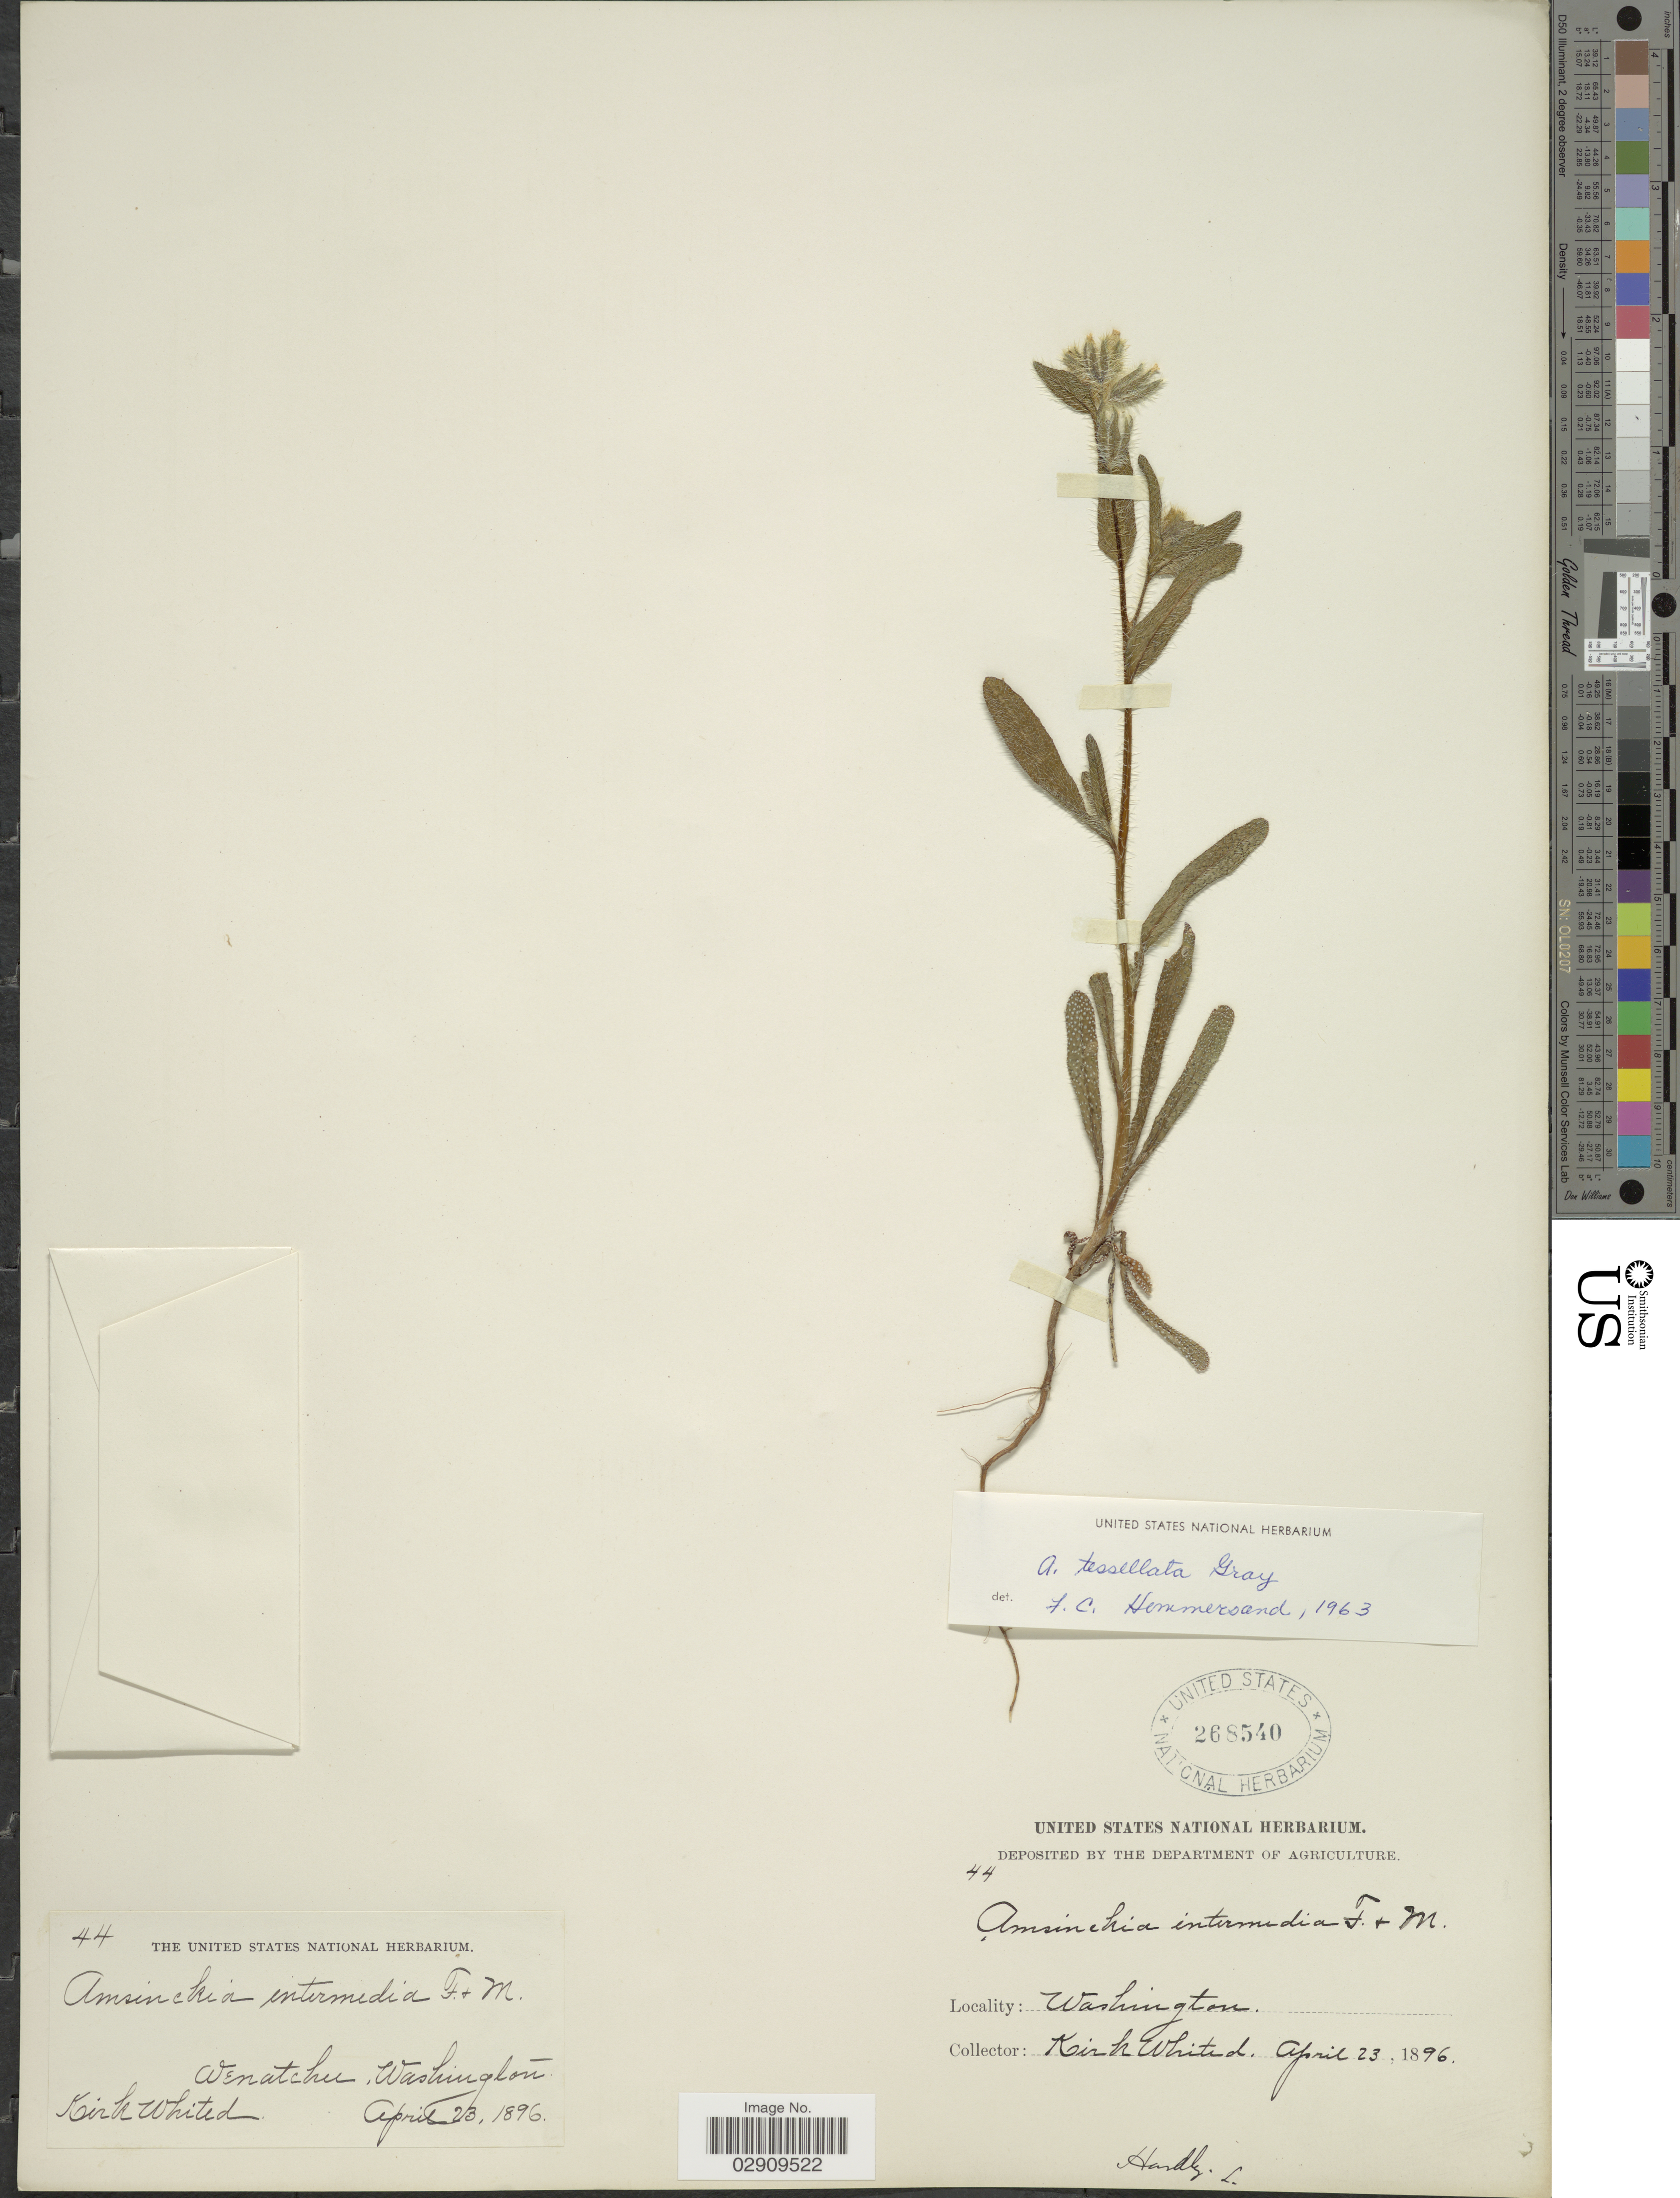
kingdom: Plantae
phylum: Tracheophyta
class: Magnoliopsida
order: Boraginales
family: Boraginaceae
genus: Amsinckia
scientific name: Amsinckia tessellata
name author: A. Gray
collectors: K. Whited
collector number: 44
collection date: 1896-04-23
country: United States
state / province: Washington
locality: Wenatchu.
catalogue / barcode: US 268540